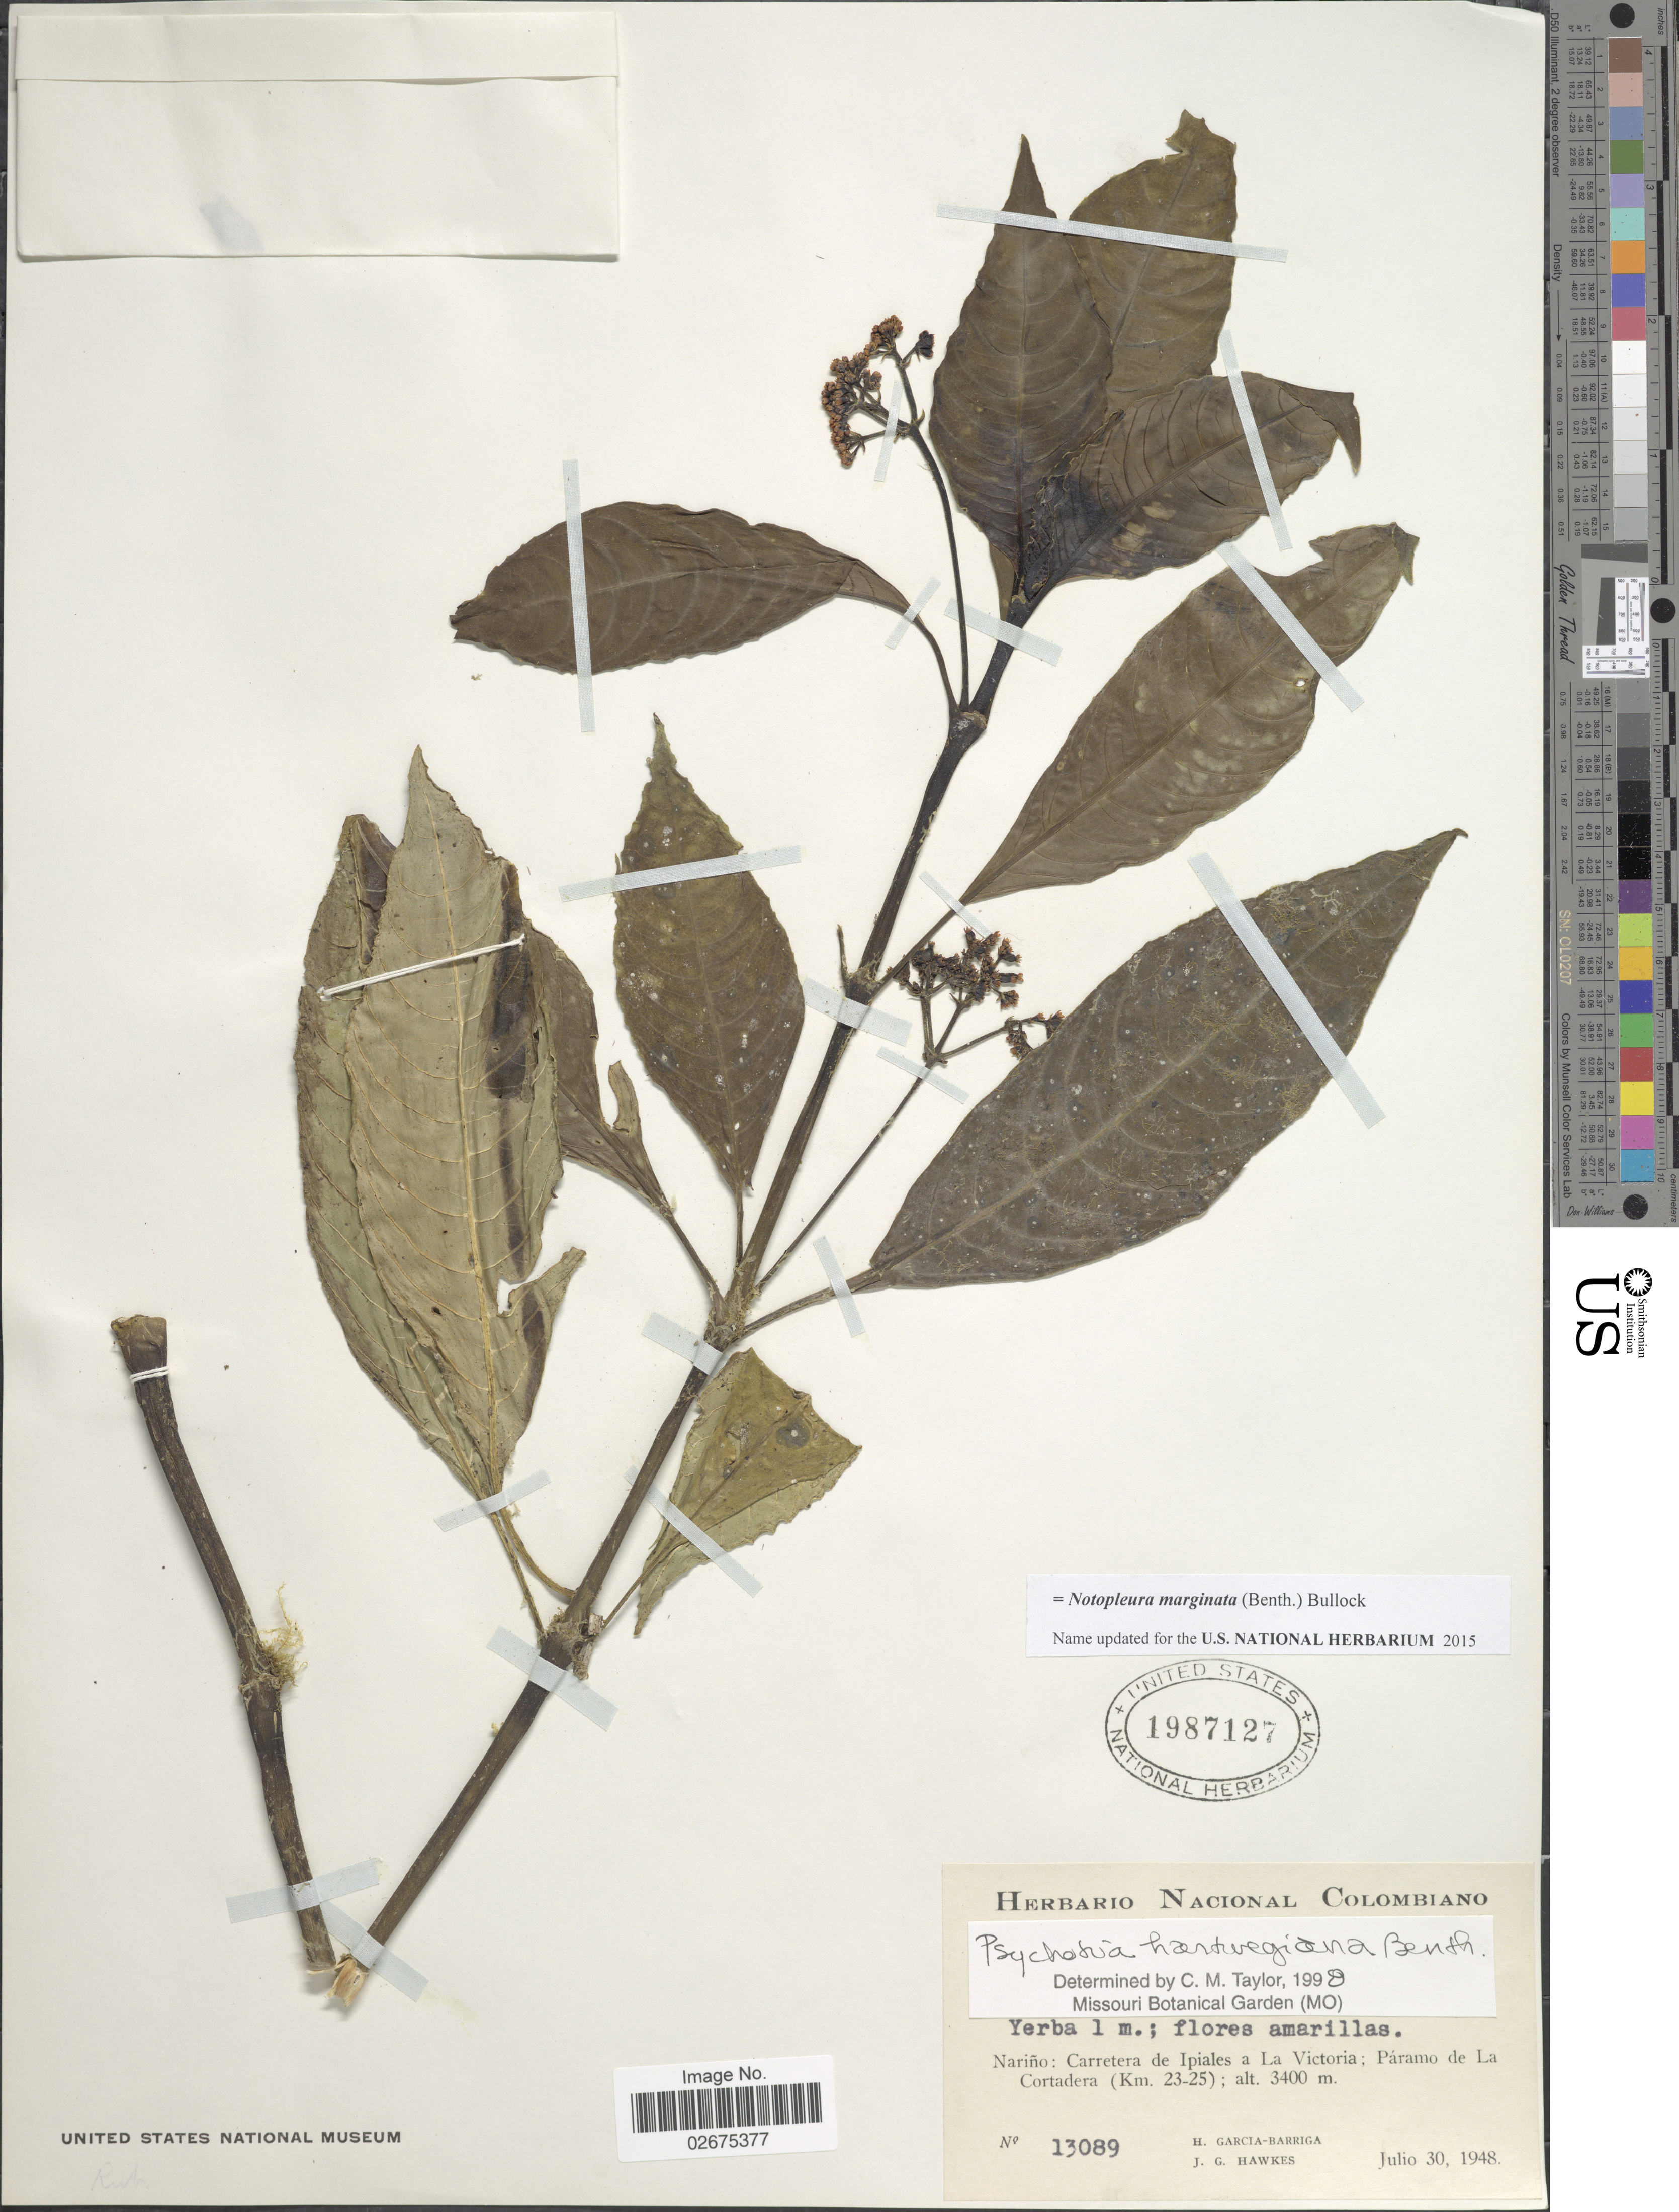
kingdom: Plantae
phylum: Tracheophyta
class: Magnoliopsida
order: Gentianales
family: Rubiaceae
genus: Notopleura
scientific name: Notopleura marginata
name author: (Benth.) Bullock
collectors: H. García Barriga & J. Hawkes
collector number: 13089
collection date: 1948-07-30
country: Colombia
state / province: Nariño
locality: Carretera de Ipiales a La Victoria; Páramo de La Cortadera (km 23-25)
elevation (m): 3400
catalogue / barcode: US 1987127